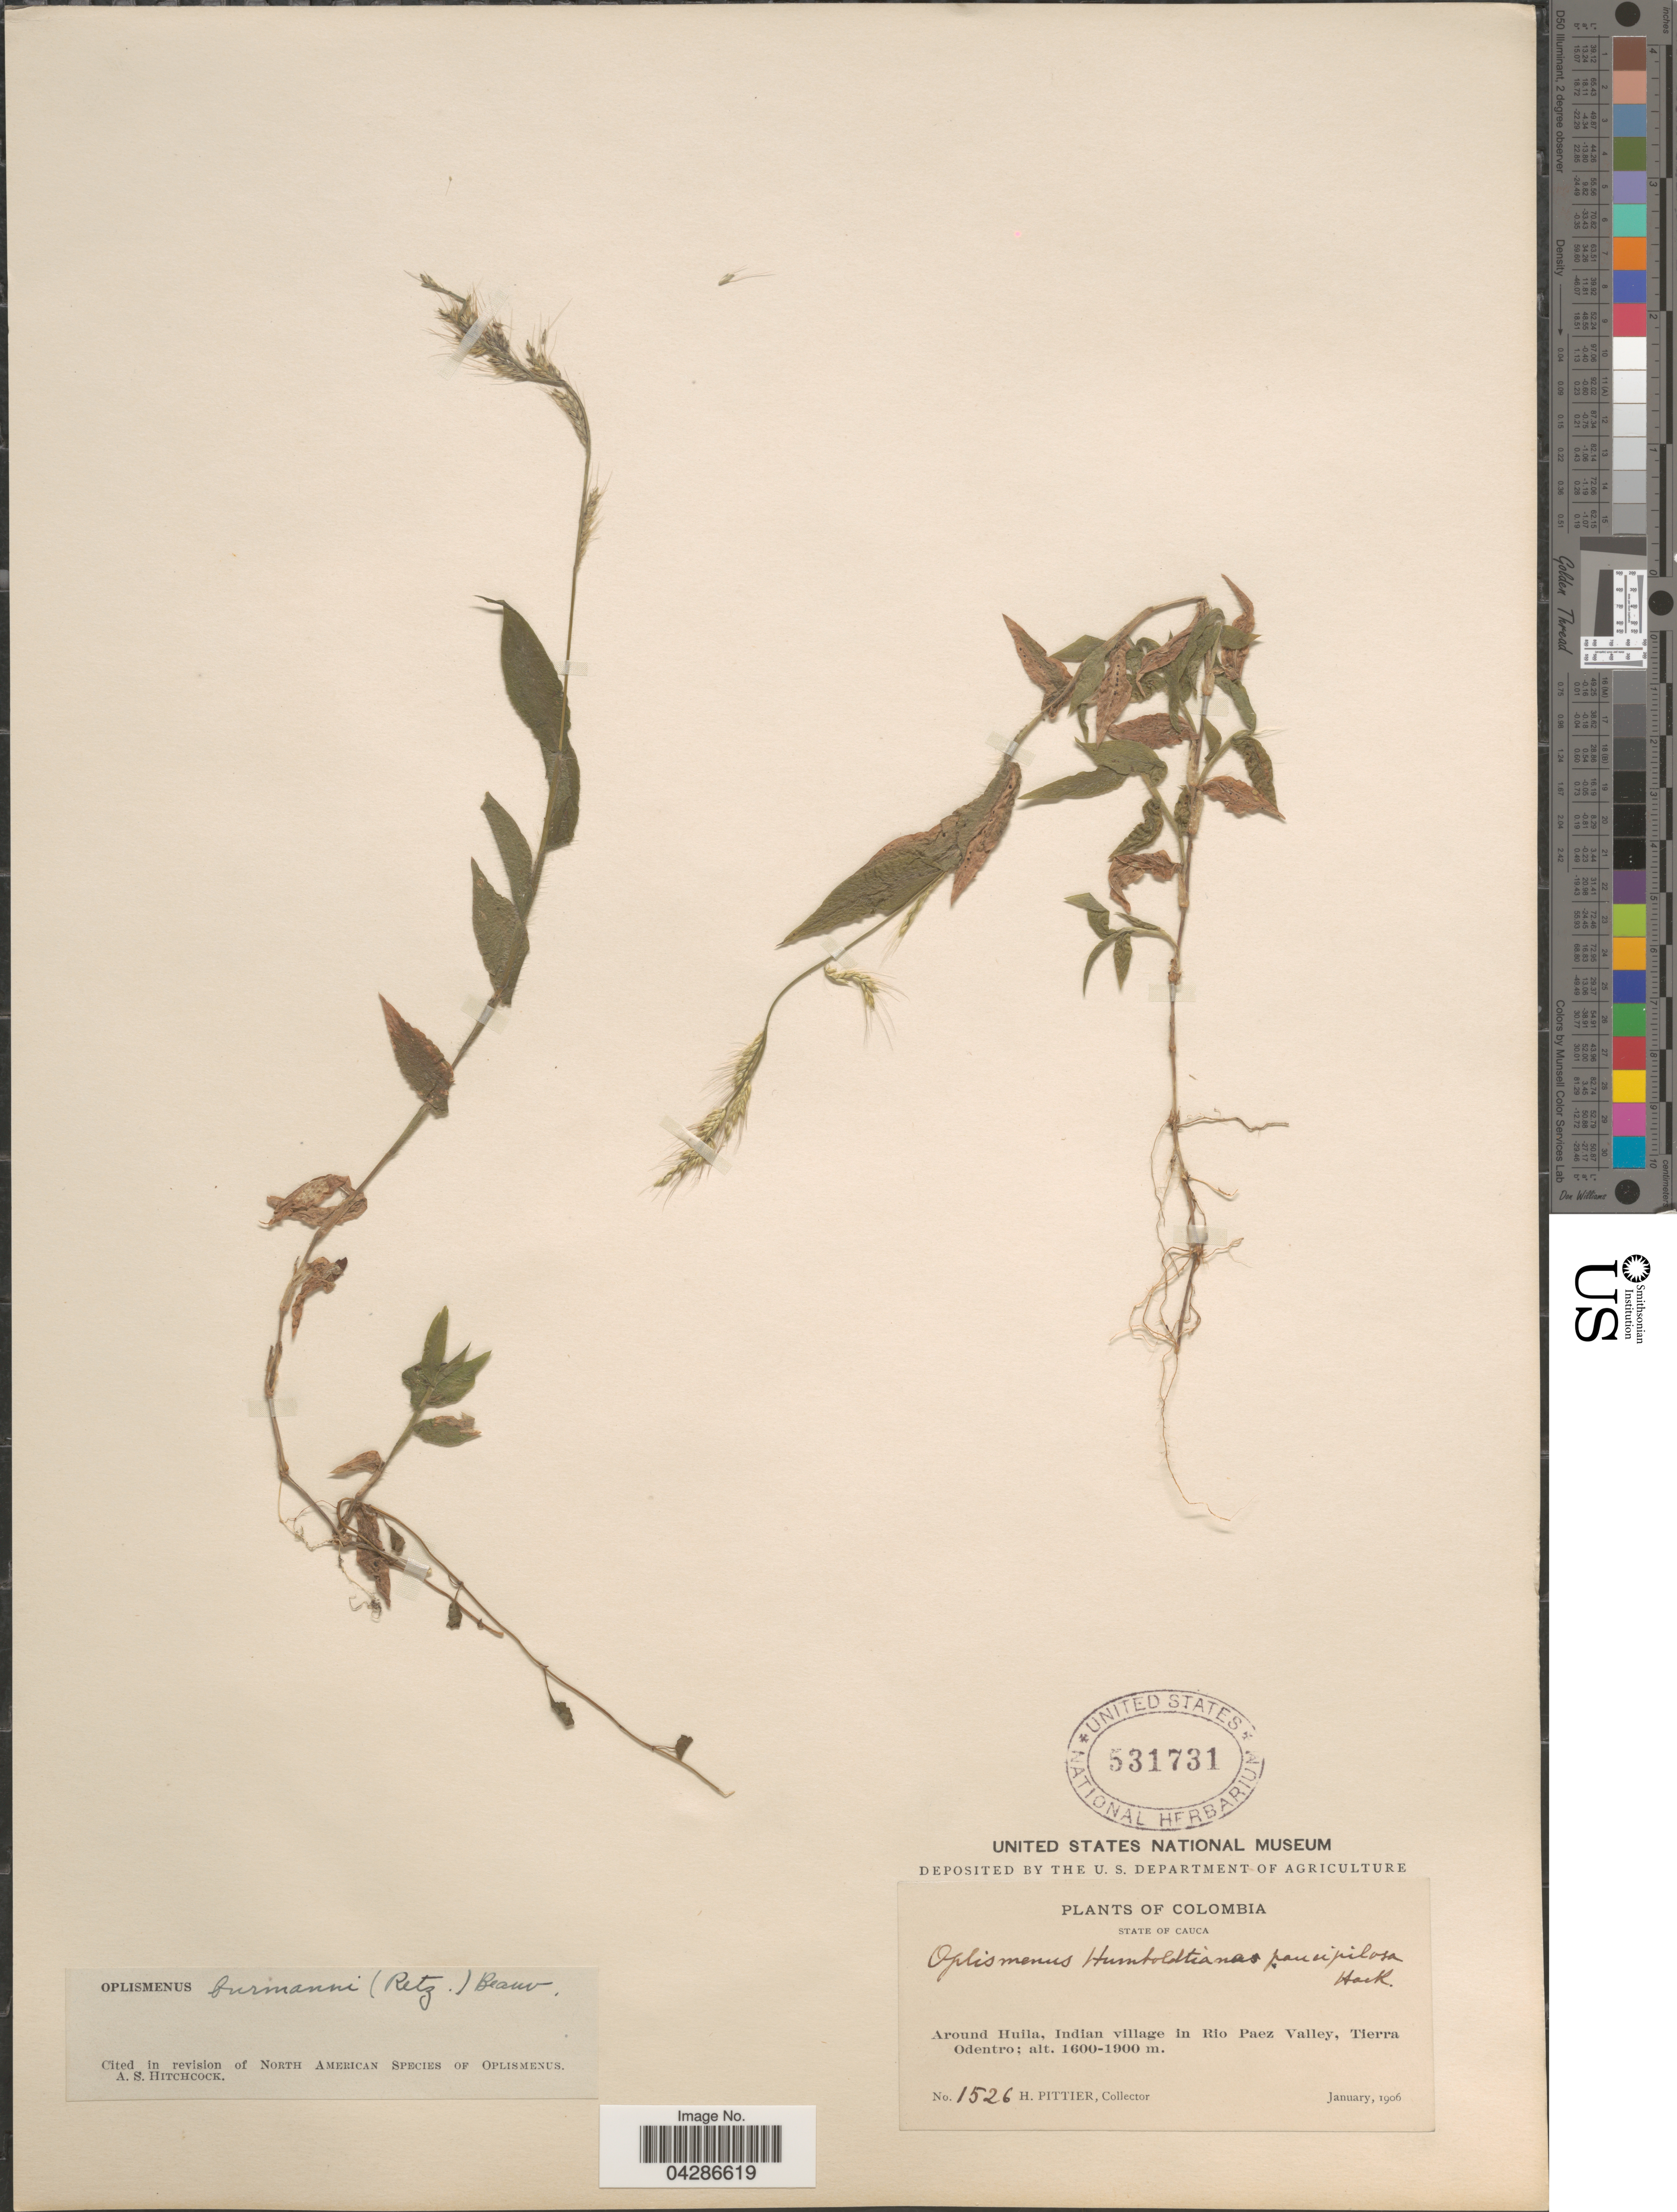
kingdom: Plantae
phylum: Tracheophyta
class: Liliopsida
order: Poales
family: Poaceae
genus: Oplismenus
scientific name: Oplismenus burmannii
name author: (Retz.) P. Beauv.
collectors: H. F. Pittier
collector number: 1526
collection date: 1906-01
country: Colombia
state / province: Cauca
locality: Around Huila, Indian village in Rio Paez valley, Tierra Odentro.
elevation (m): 1600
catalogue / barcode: US 531731